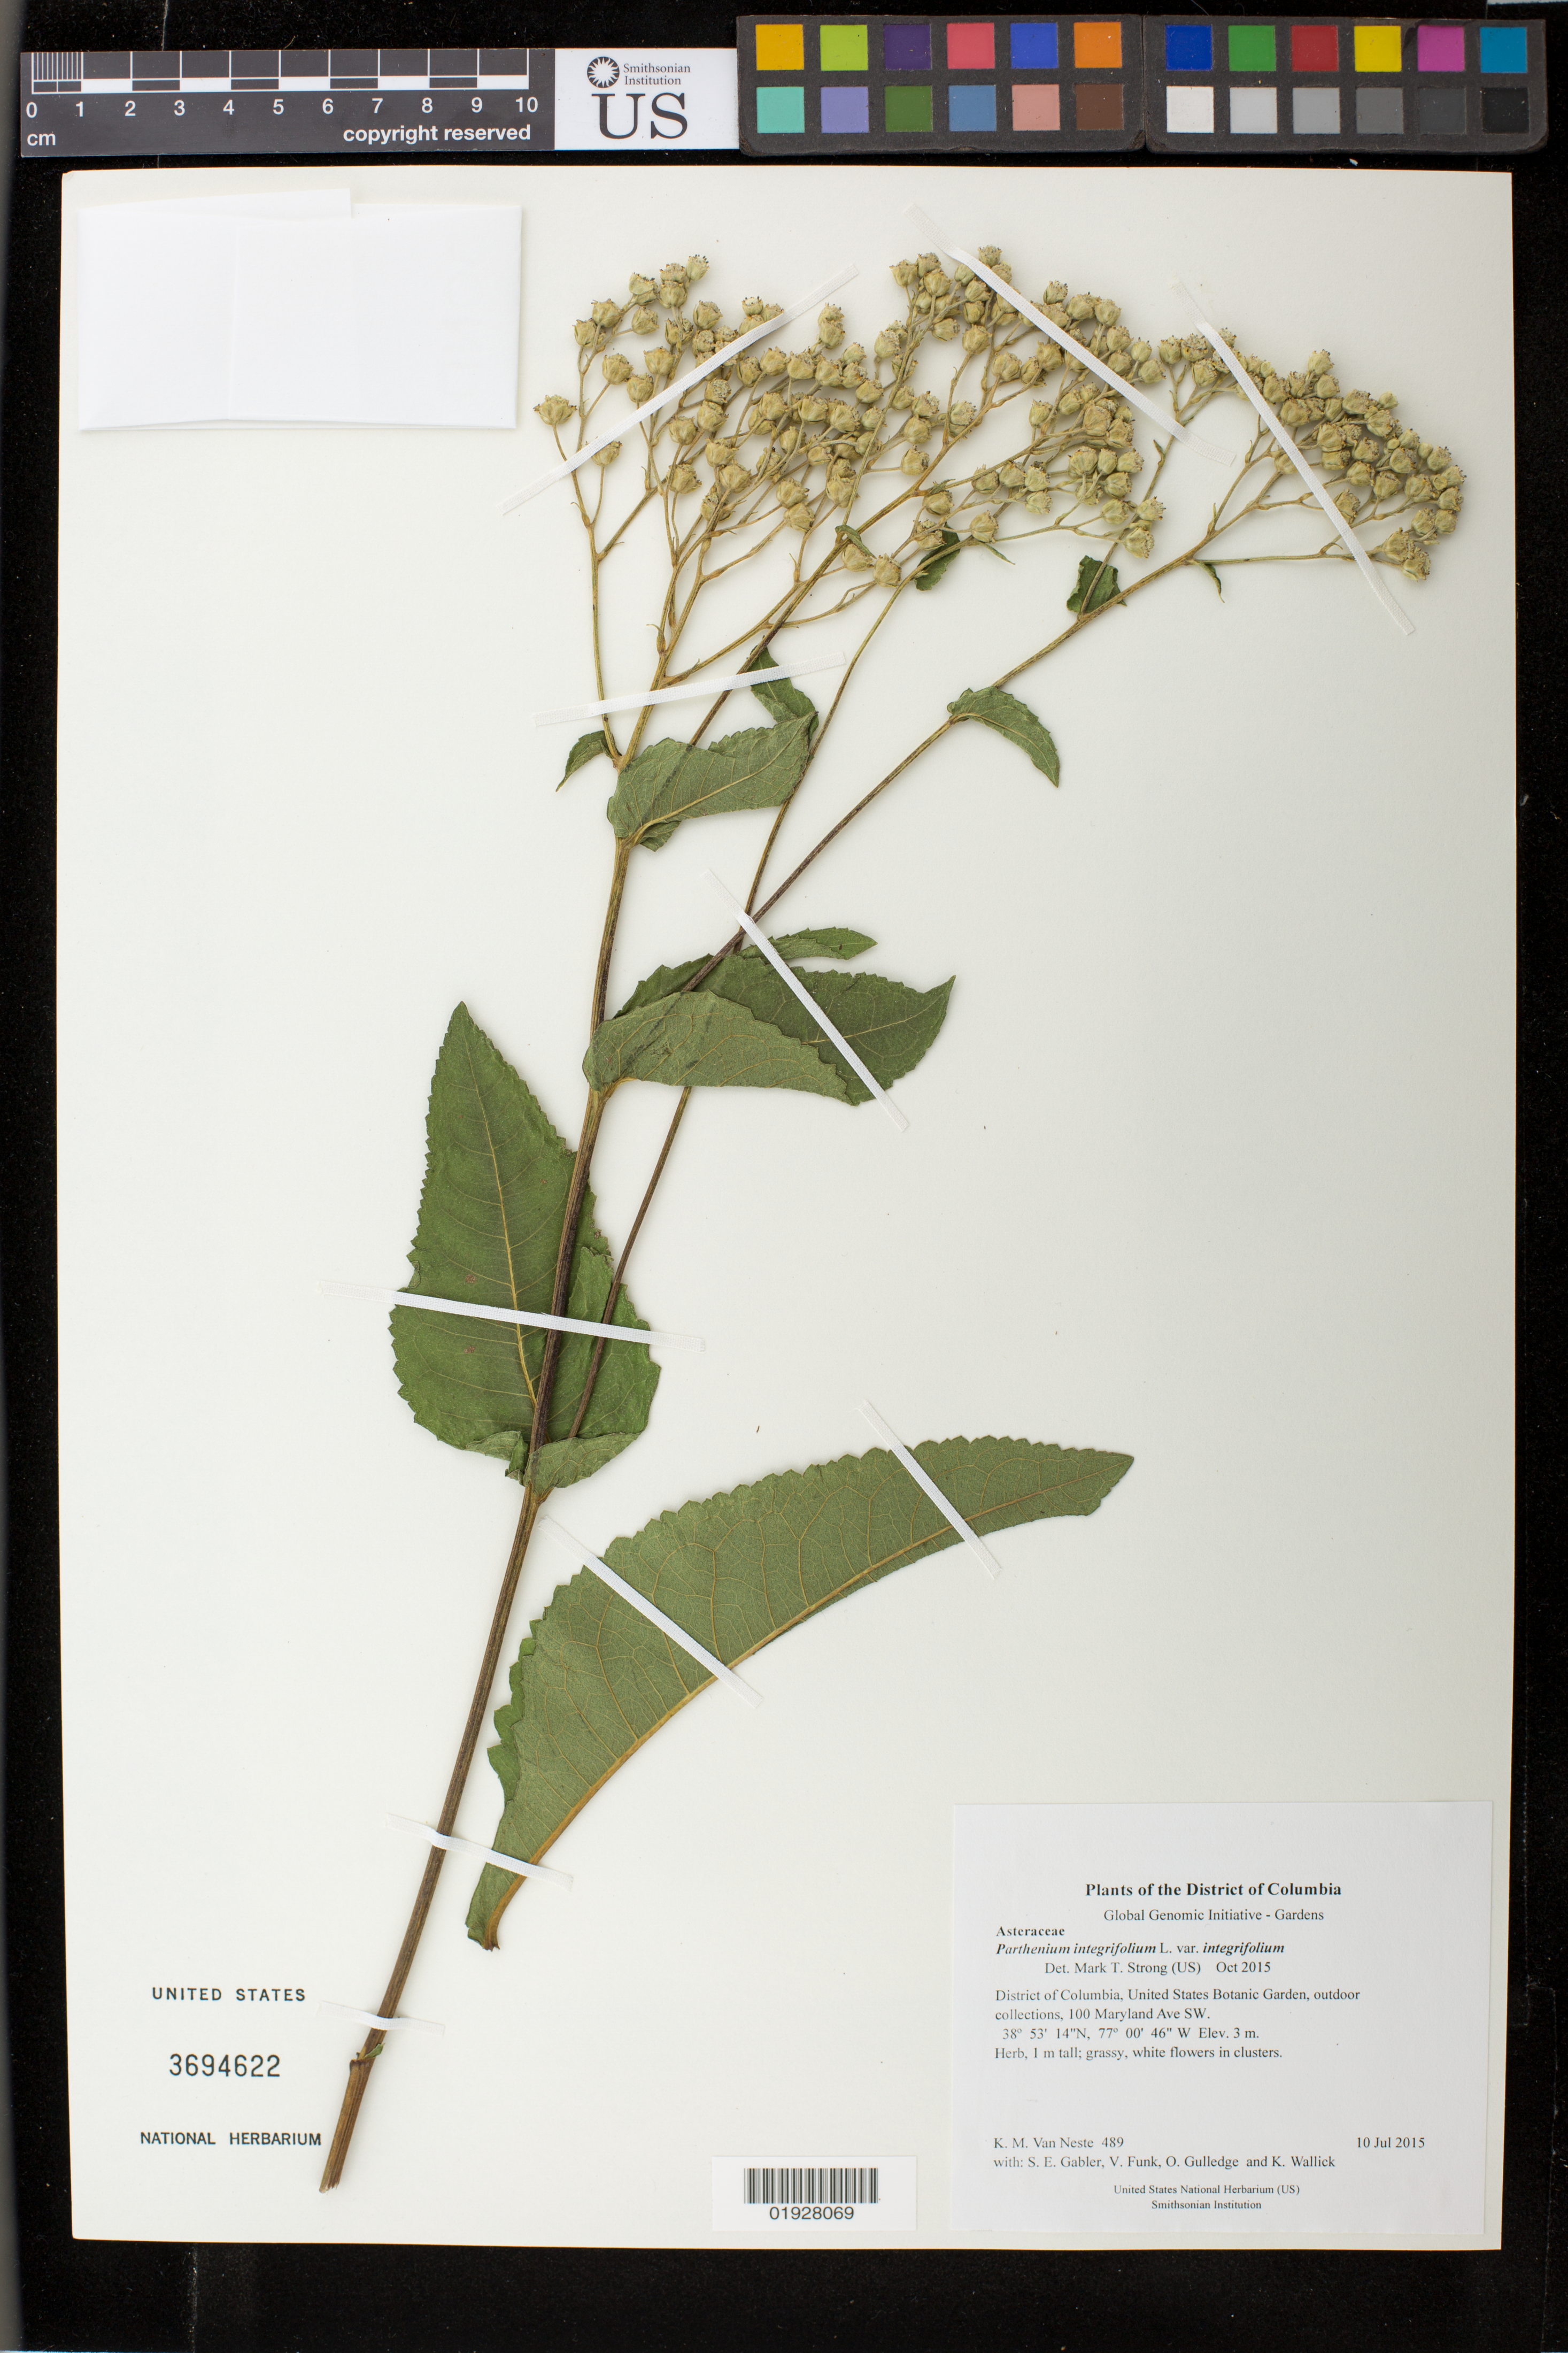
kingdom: Plantae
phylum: Tracheophyta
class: Magnoliopsida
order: Asterales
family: Asteraceae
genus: Parthenium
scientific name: Parthenium integrifolium var. integrifolium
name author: L.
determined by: Strong, M. T., (US), Smithsonian Institution - National Museum of Natural History (UNITED STATES)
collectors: K. M. Van Neste, S. E. Gabler, V. Funk, O. Gulledge & K. Wallick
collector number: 489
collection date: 2015-07-10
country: United States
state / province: District of Columbia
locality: United States Botanic Garden, outdoor collections, 100 Maryland Ave SW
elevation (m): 3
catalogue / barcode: US 3694622